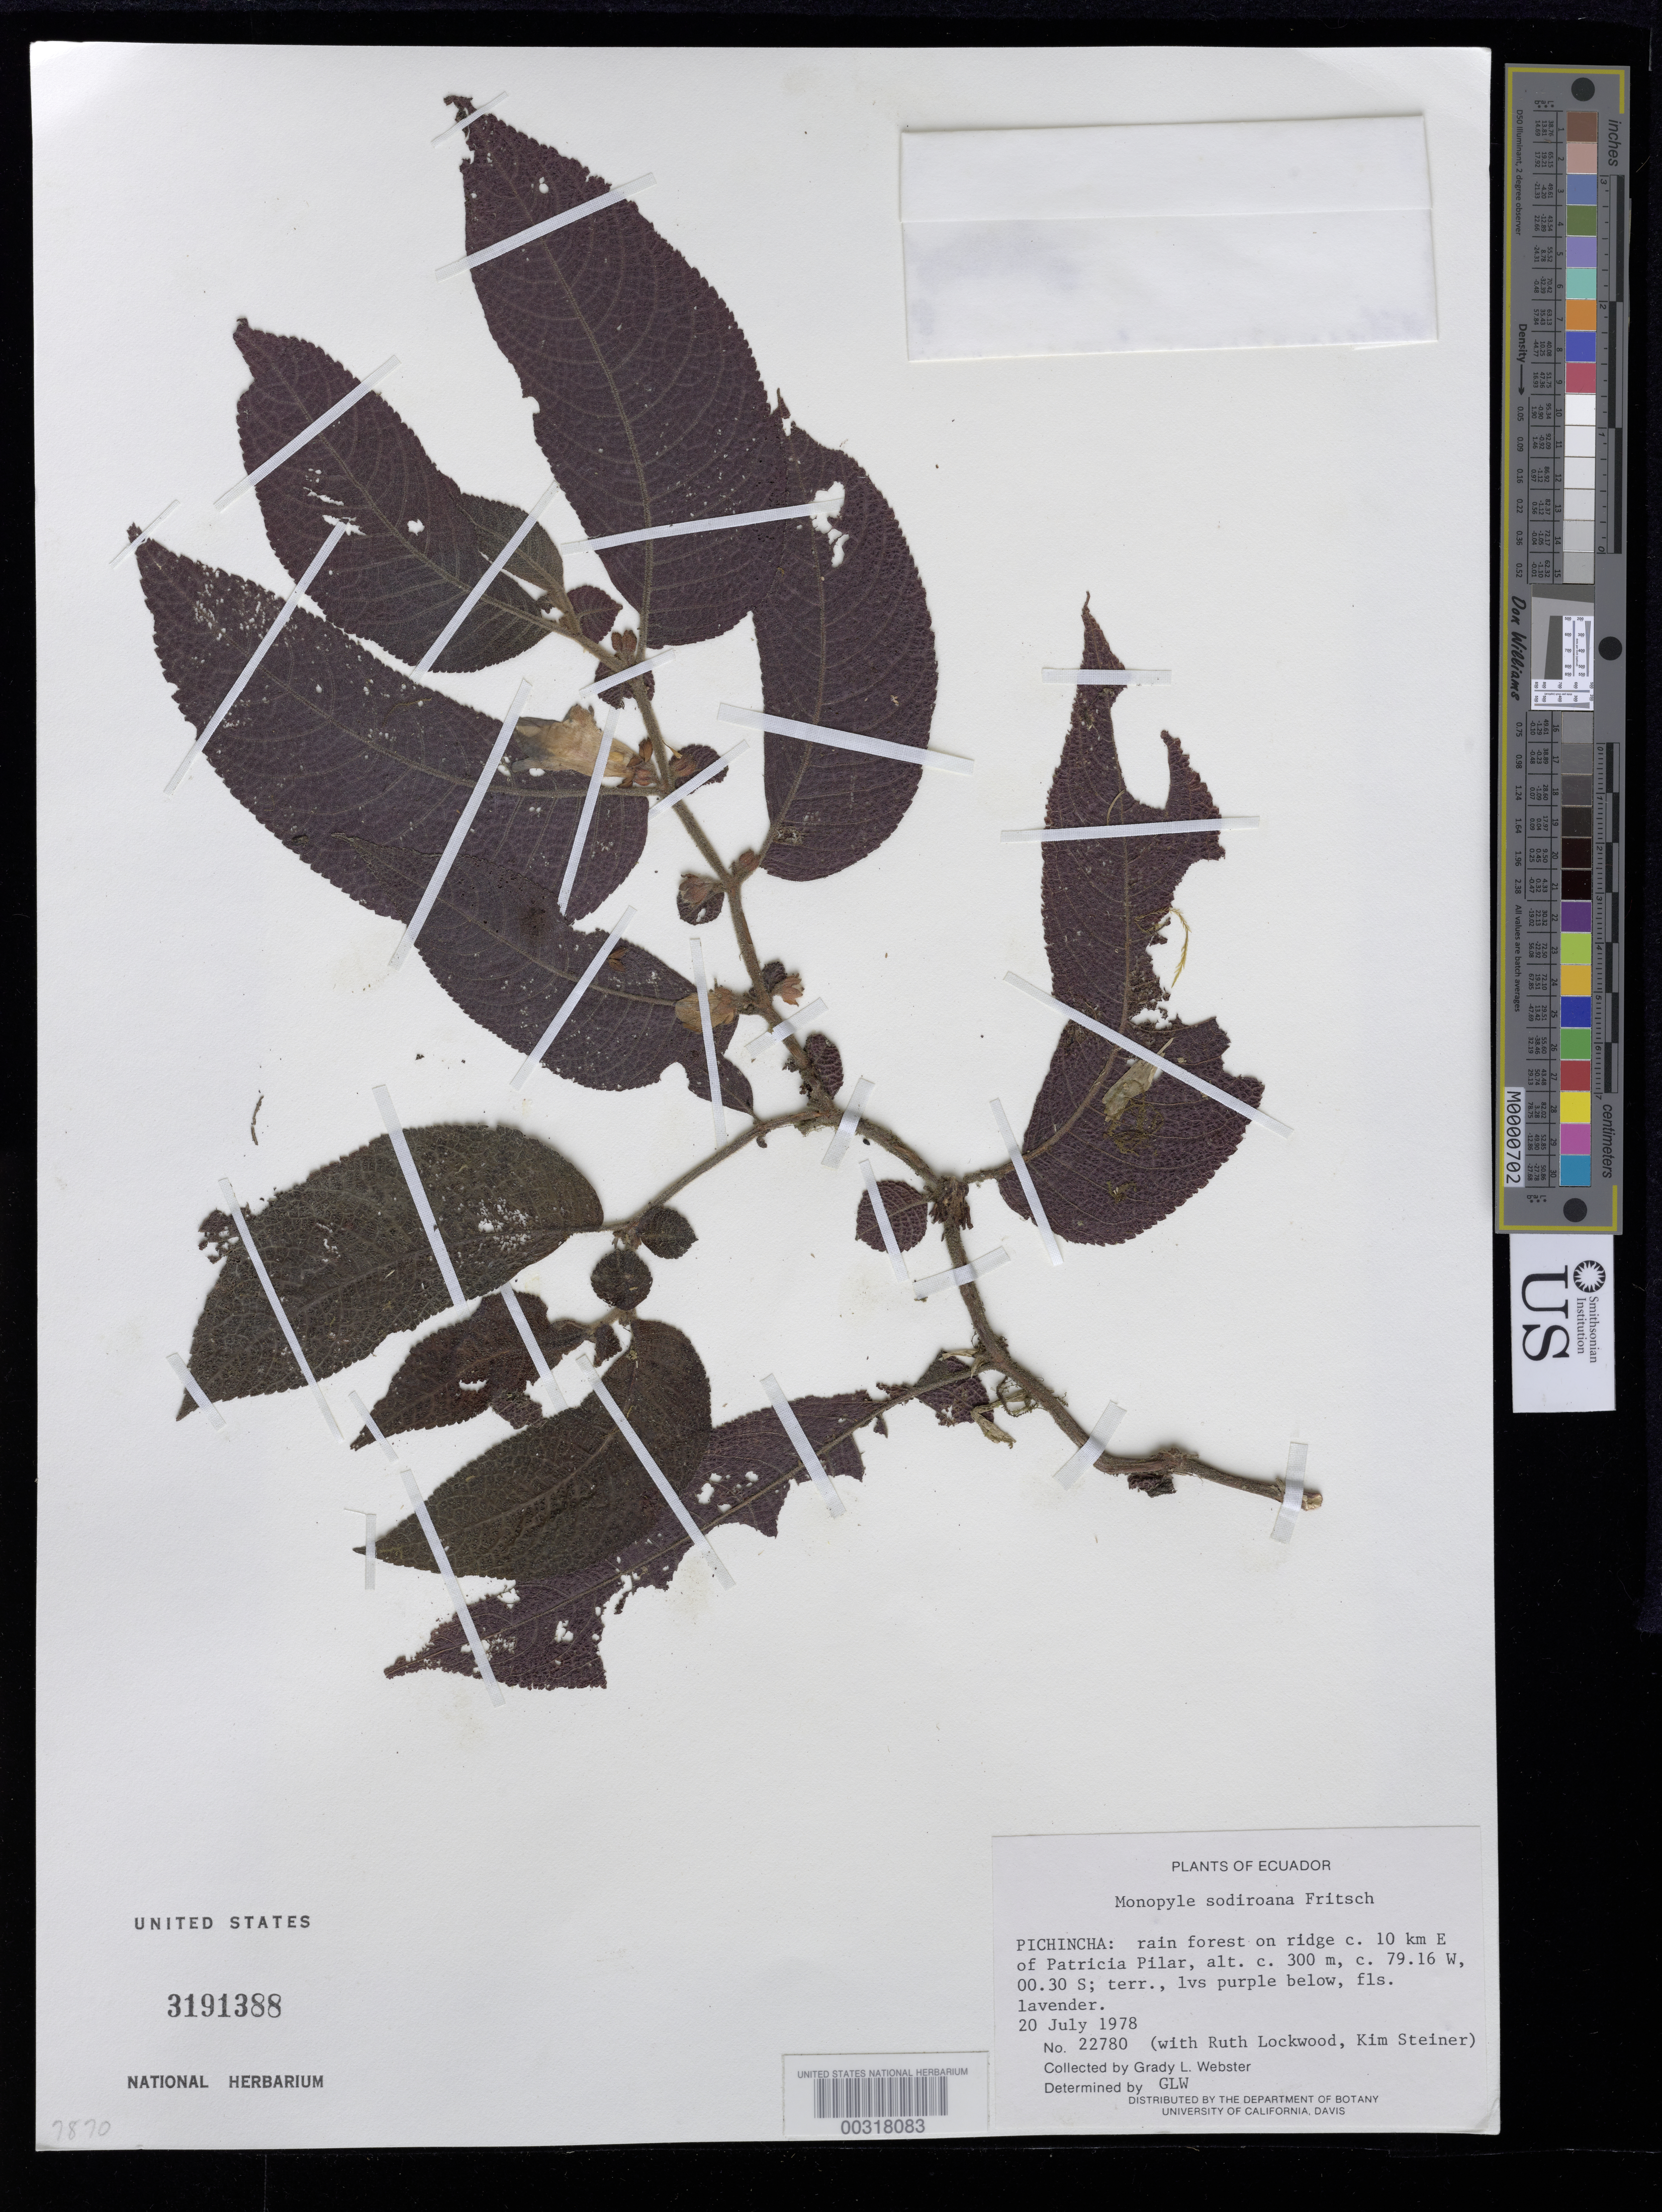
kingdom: Plantae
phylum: Tracheophyta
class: Magnoliopsida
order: Lamiales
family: Gesneriaceae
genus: Monopyle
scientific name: Monopyle sodiroana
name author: Fritsch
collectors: G. L. Webster, R. Lockwood & K. Steiner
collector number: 22780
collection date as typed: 20 Jul 1978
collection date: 1978-07-20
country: Ecuador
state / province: Pichincha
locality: C 10 km E of Patricia Pilar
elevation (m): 300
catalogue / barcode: US 3191388